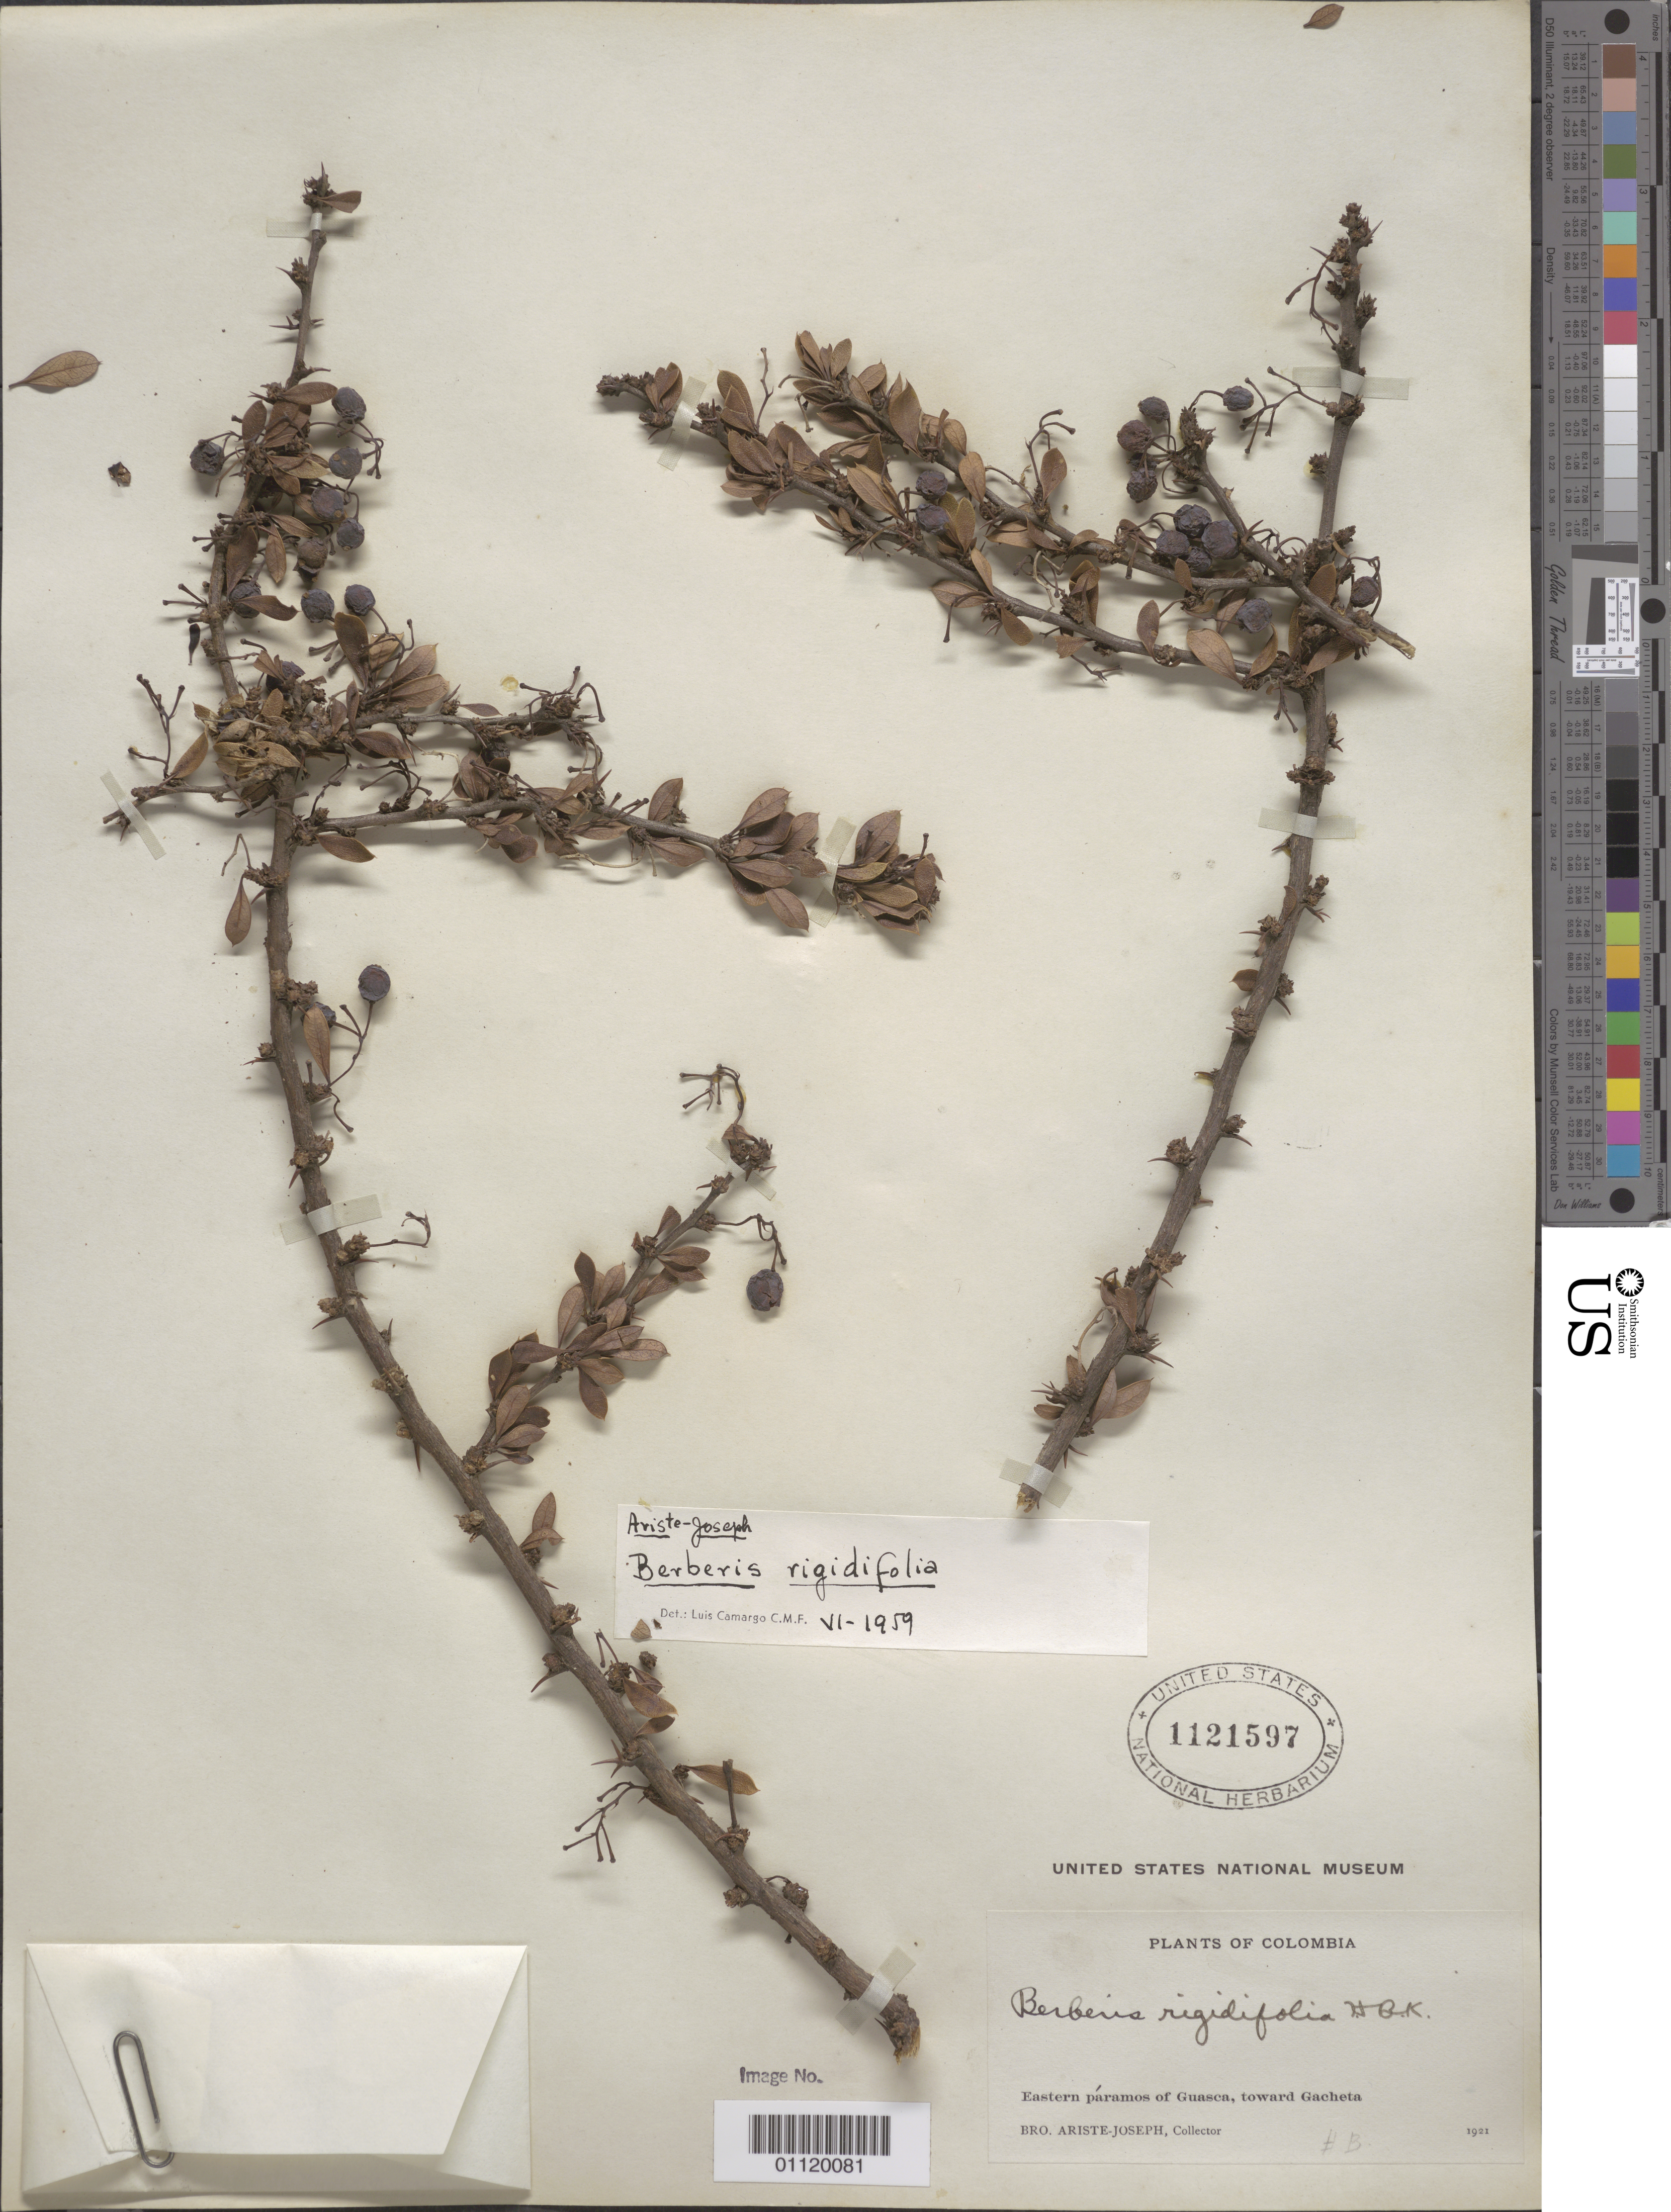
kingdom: Plantae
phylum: Tracheophyta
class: Magnoliopsida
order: Ranunculales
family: Berberidaceae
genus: Berberis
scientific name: Berberis rigidifolia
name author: Kunth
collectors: Bro. Ariste-Joseph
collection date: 1921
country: Colombia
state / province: Cundinamarca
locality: Eastern páramos of Guasca, toward Gacheta.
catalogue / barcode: US 1121597